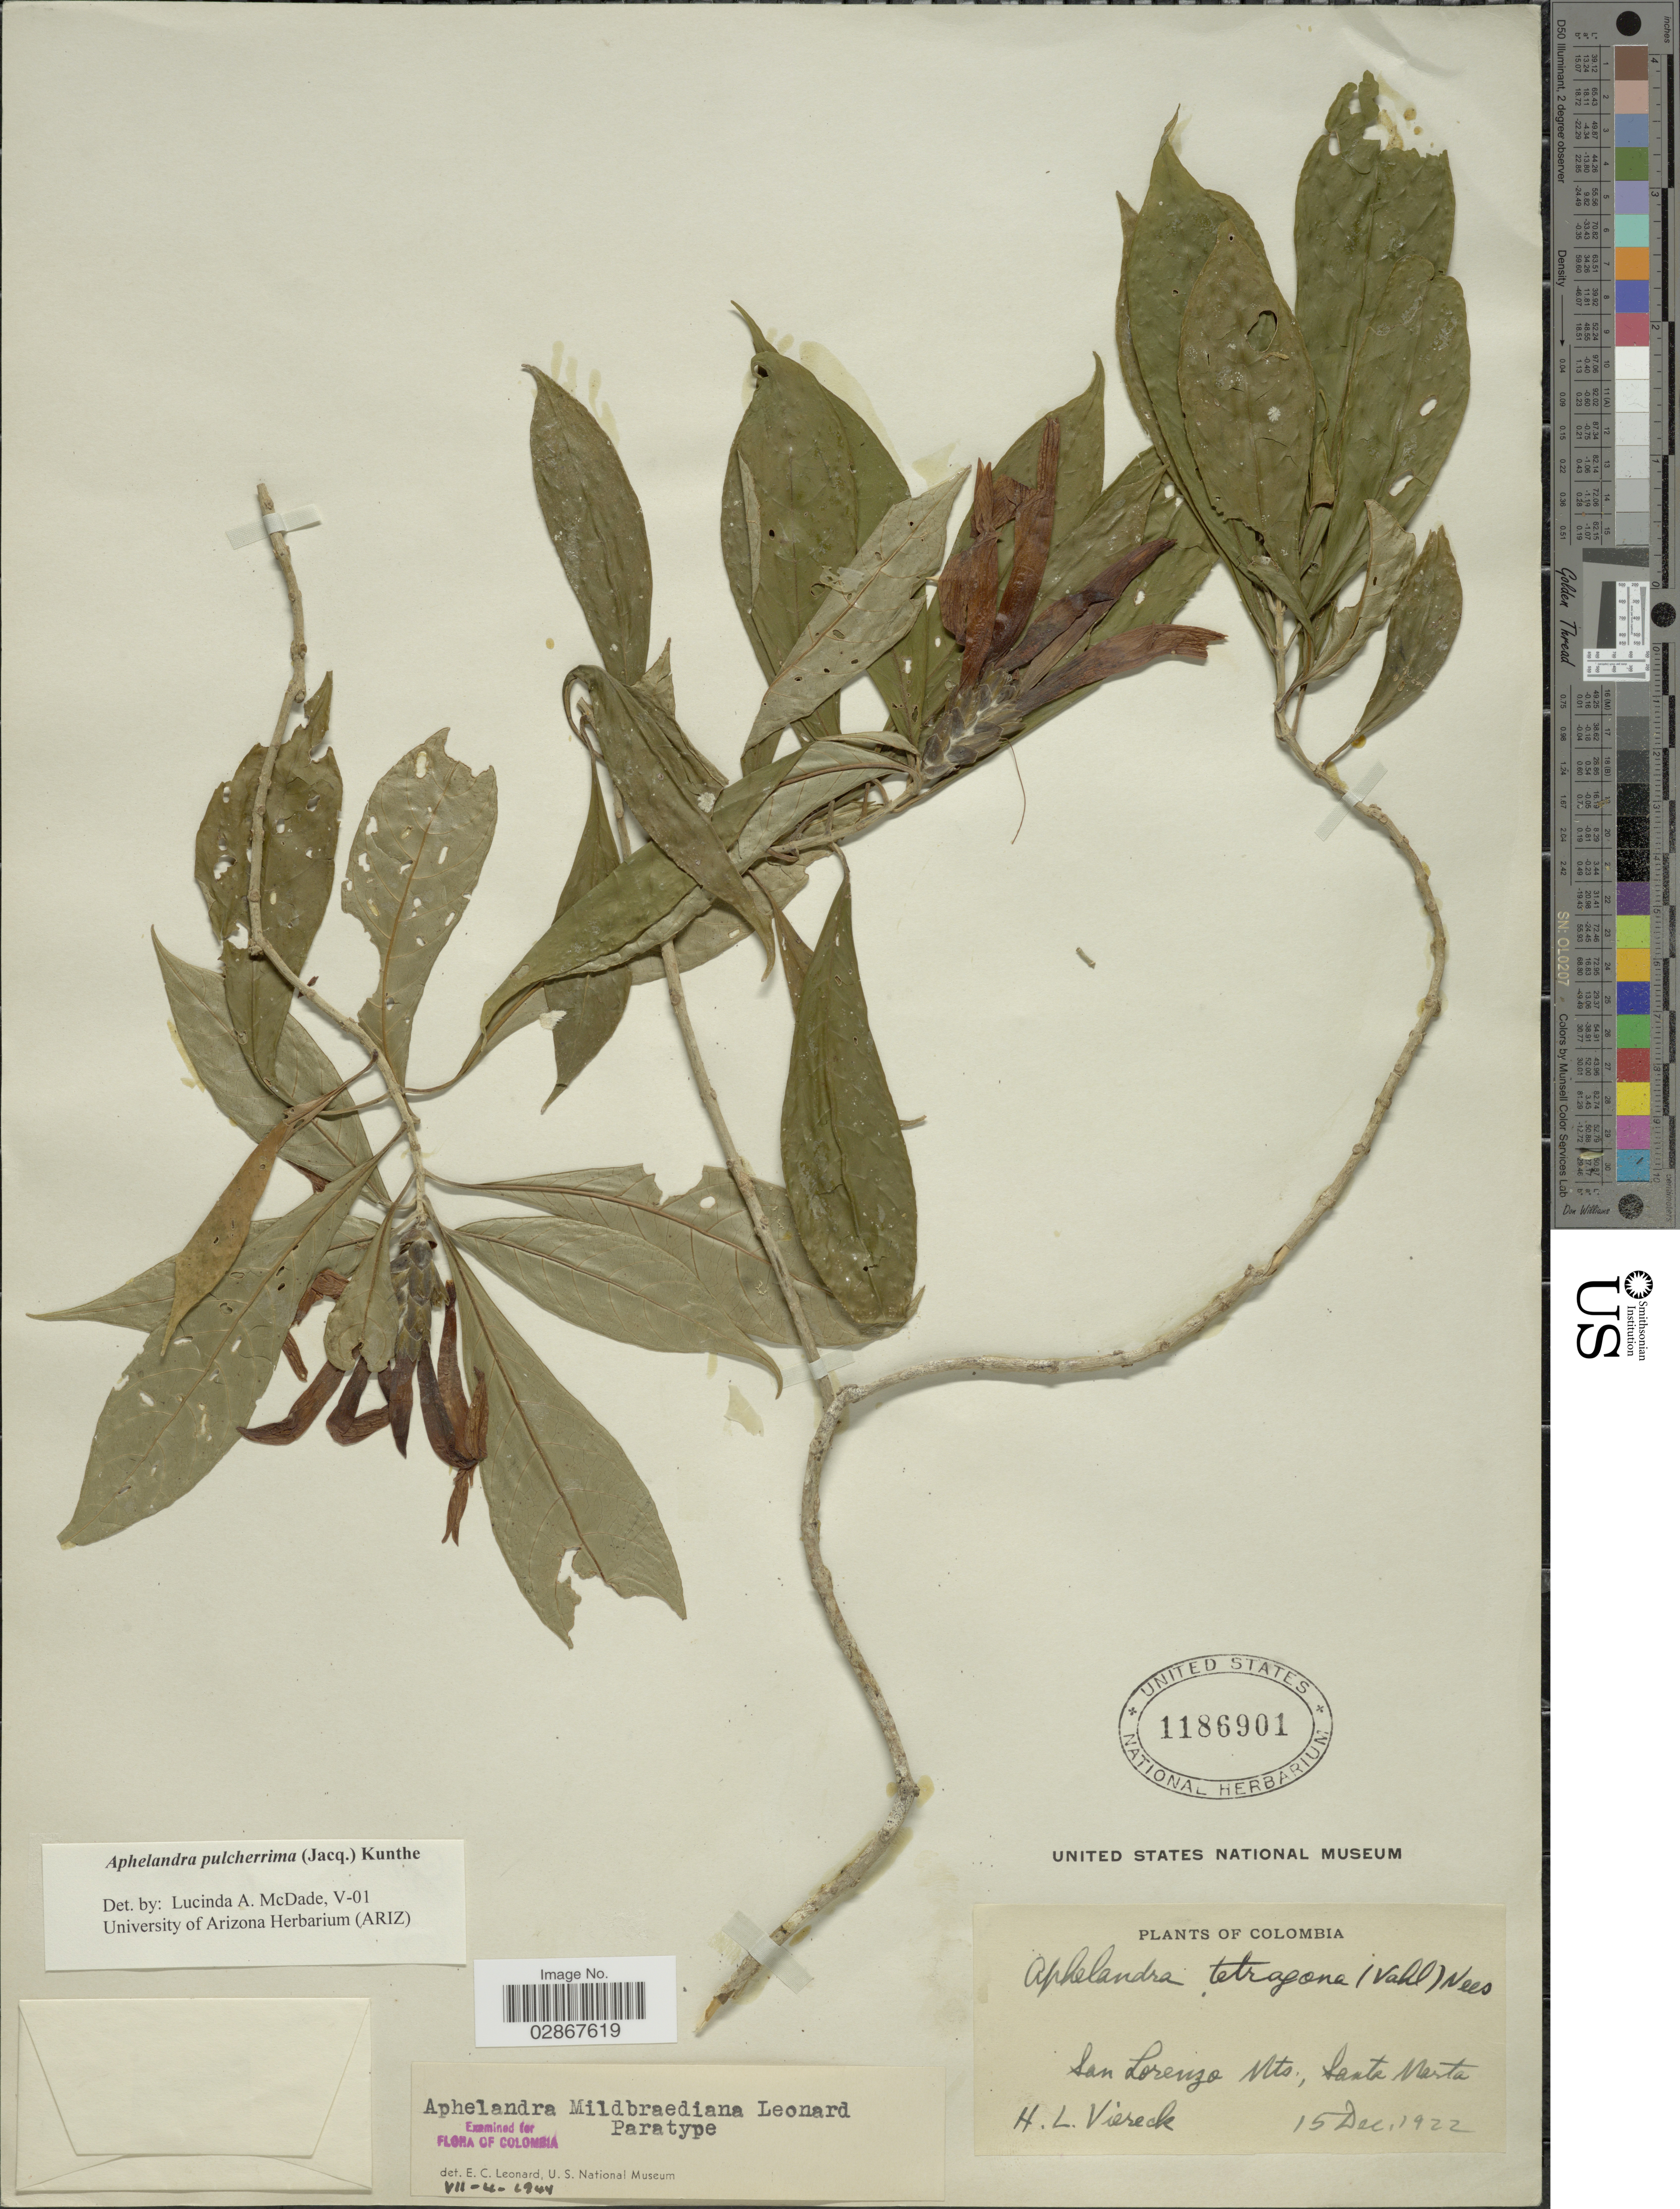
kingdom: Plantae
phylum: Tracheophyta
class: Magnoliopsida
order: Lamiales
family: Acanthaceae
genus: Aphelandra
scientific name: Aphelandra pulcherrima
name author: (Jacq.) Kunth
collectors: H. L. Viereck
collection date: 1922-12-15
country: Colombia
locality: San Lorenzo Mts., Santa Marta.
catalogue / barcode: US 1186901